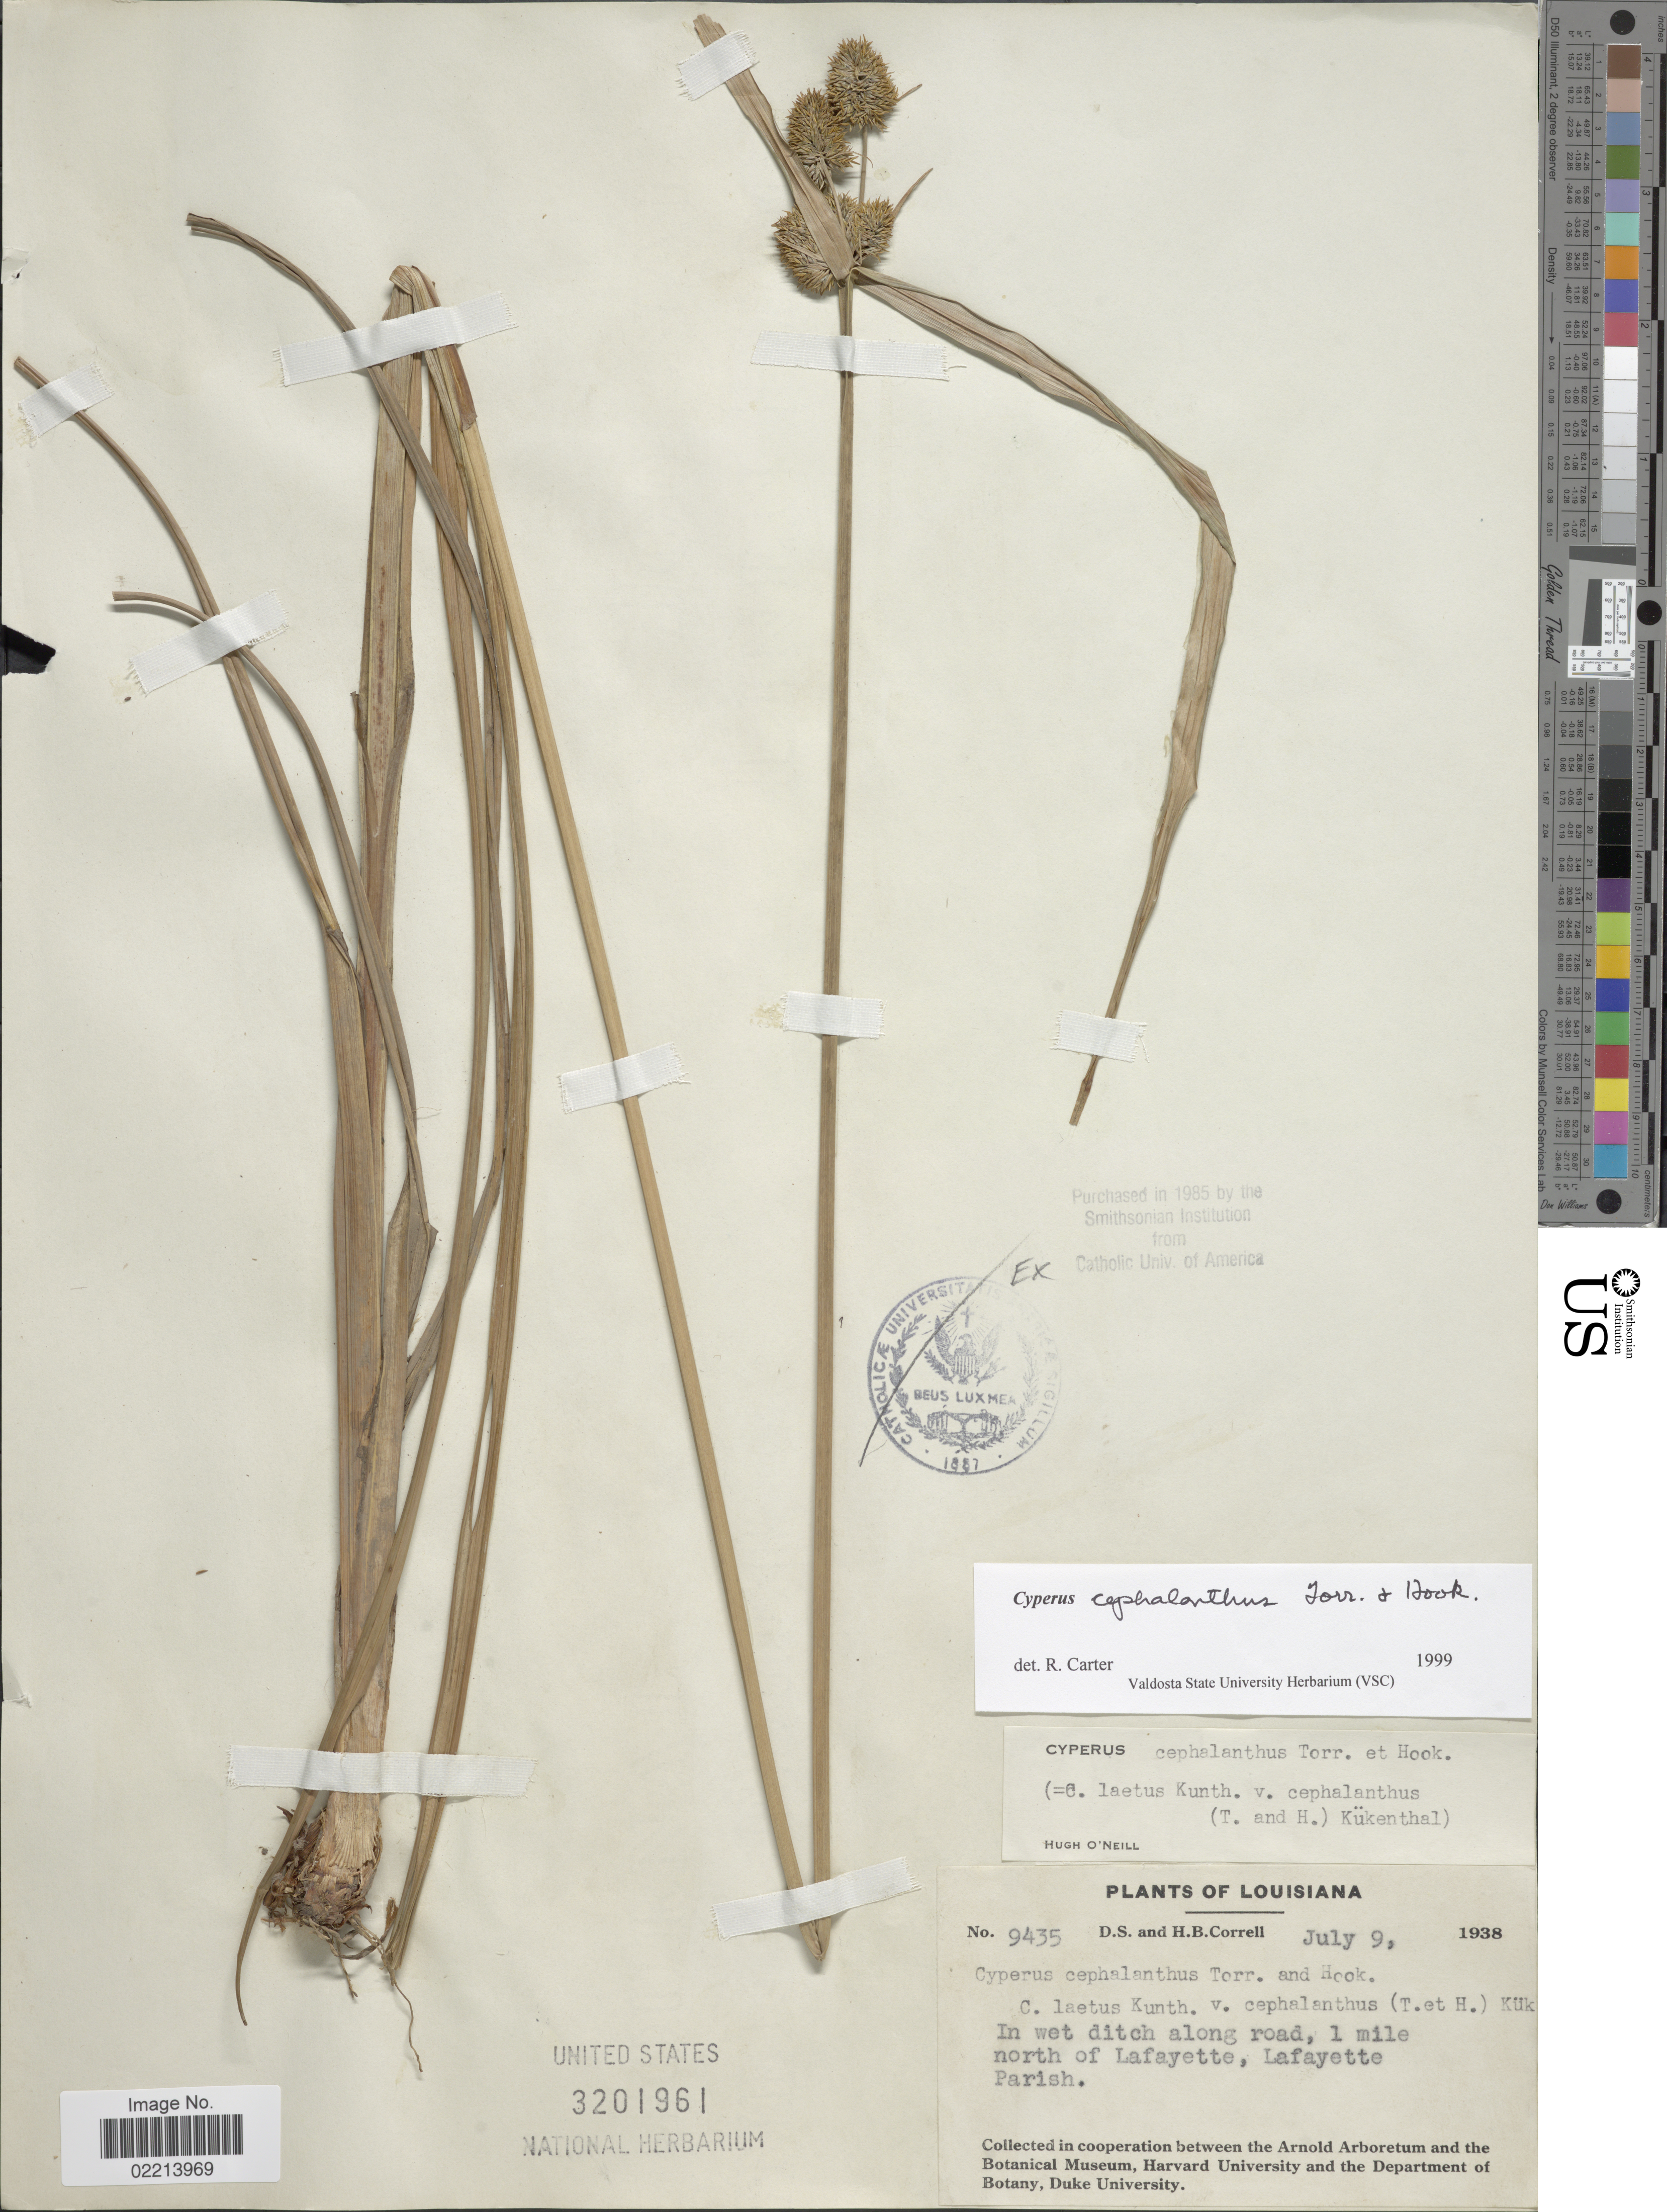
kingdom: Plantae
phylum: Tracheophyta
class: Liliopsida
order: Poales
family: Cyperaceae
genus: Cyperus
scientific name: Cyperus cephalanthus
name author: Torr. & Hook.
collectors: D. S. Correll & H. Correll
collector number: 9435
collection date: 1938-07-09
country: United States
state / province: Louisiana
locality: In wet ditch along road, 1 mile north of Lafayette, Lafayette Parish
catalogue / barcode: US 3201961